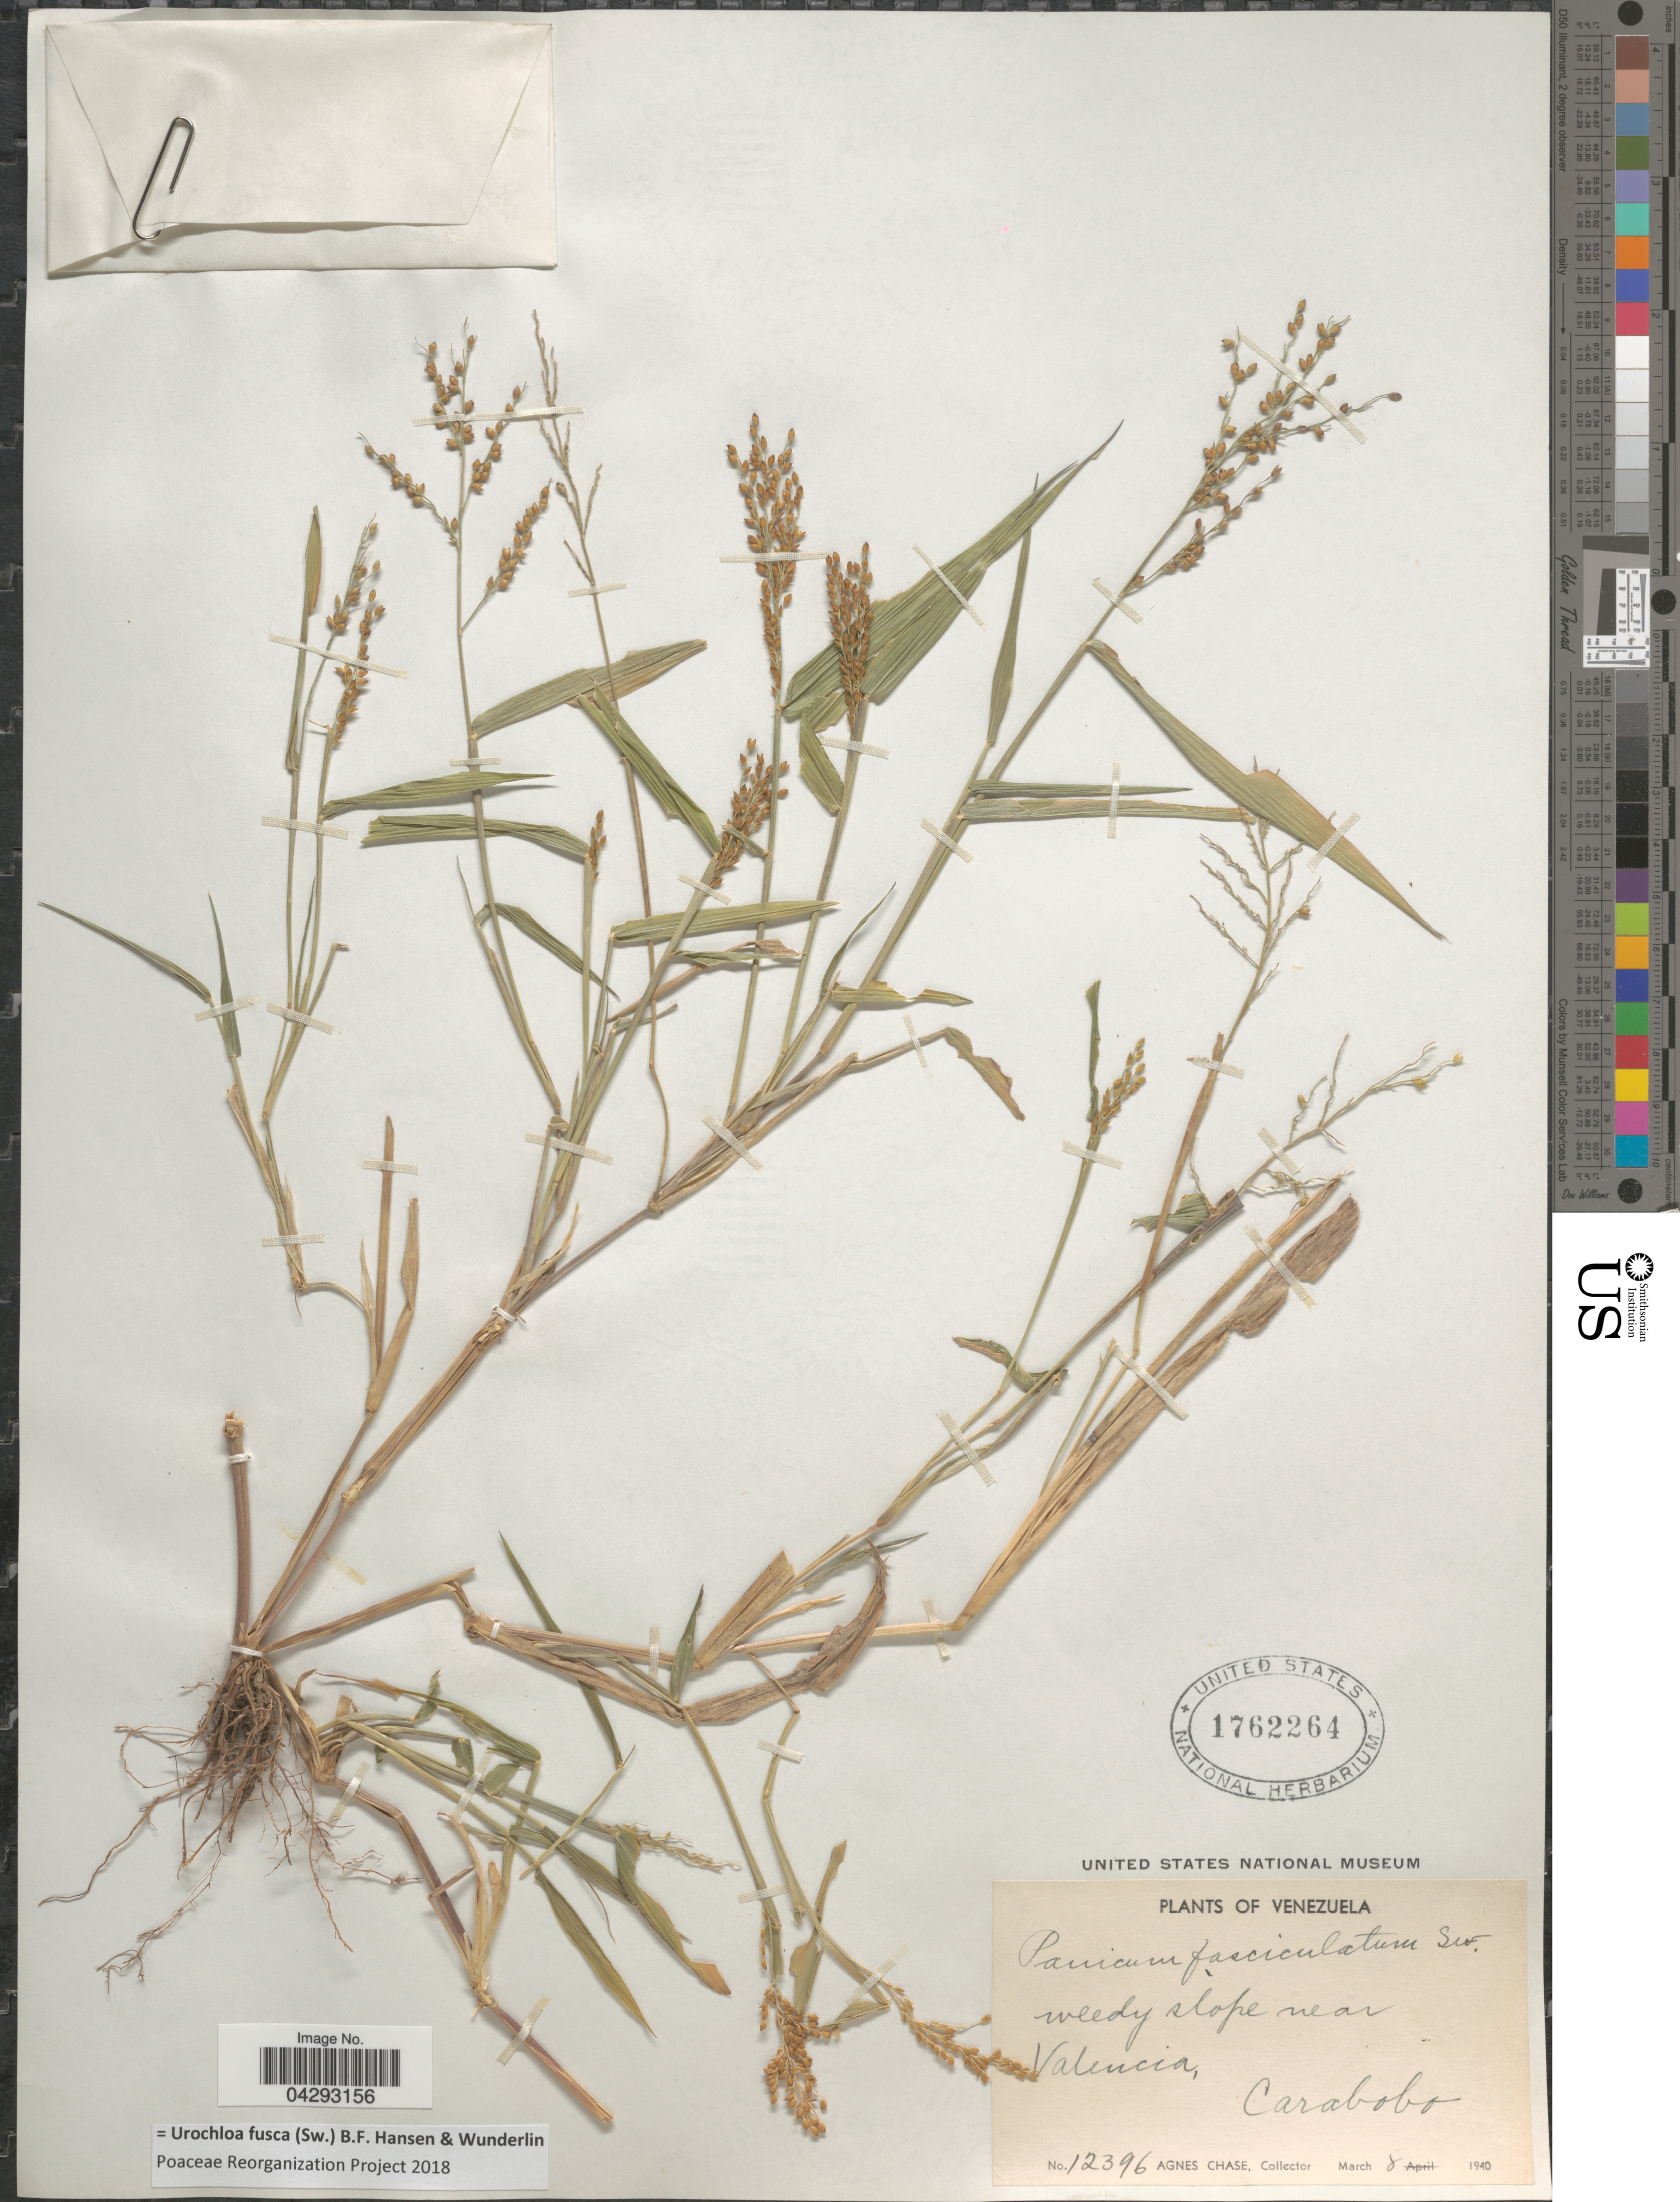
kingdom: Plantae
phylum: Tracheophyta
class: Liliopsida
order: Poales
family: Poaceae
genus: Urochloa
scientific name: Urochloa fusca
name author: (Sw.) B.F. Hansen & Wunderlin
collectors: A. Chase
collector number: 12396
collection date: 1940-03-08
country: Venezuela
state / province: Carabobo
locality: Weedy slope near Valencia, Carabobo.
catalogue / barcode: US 1762264